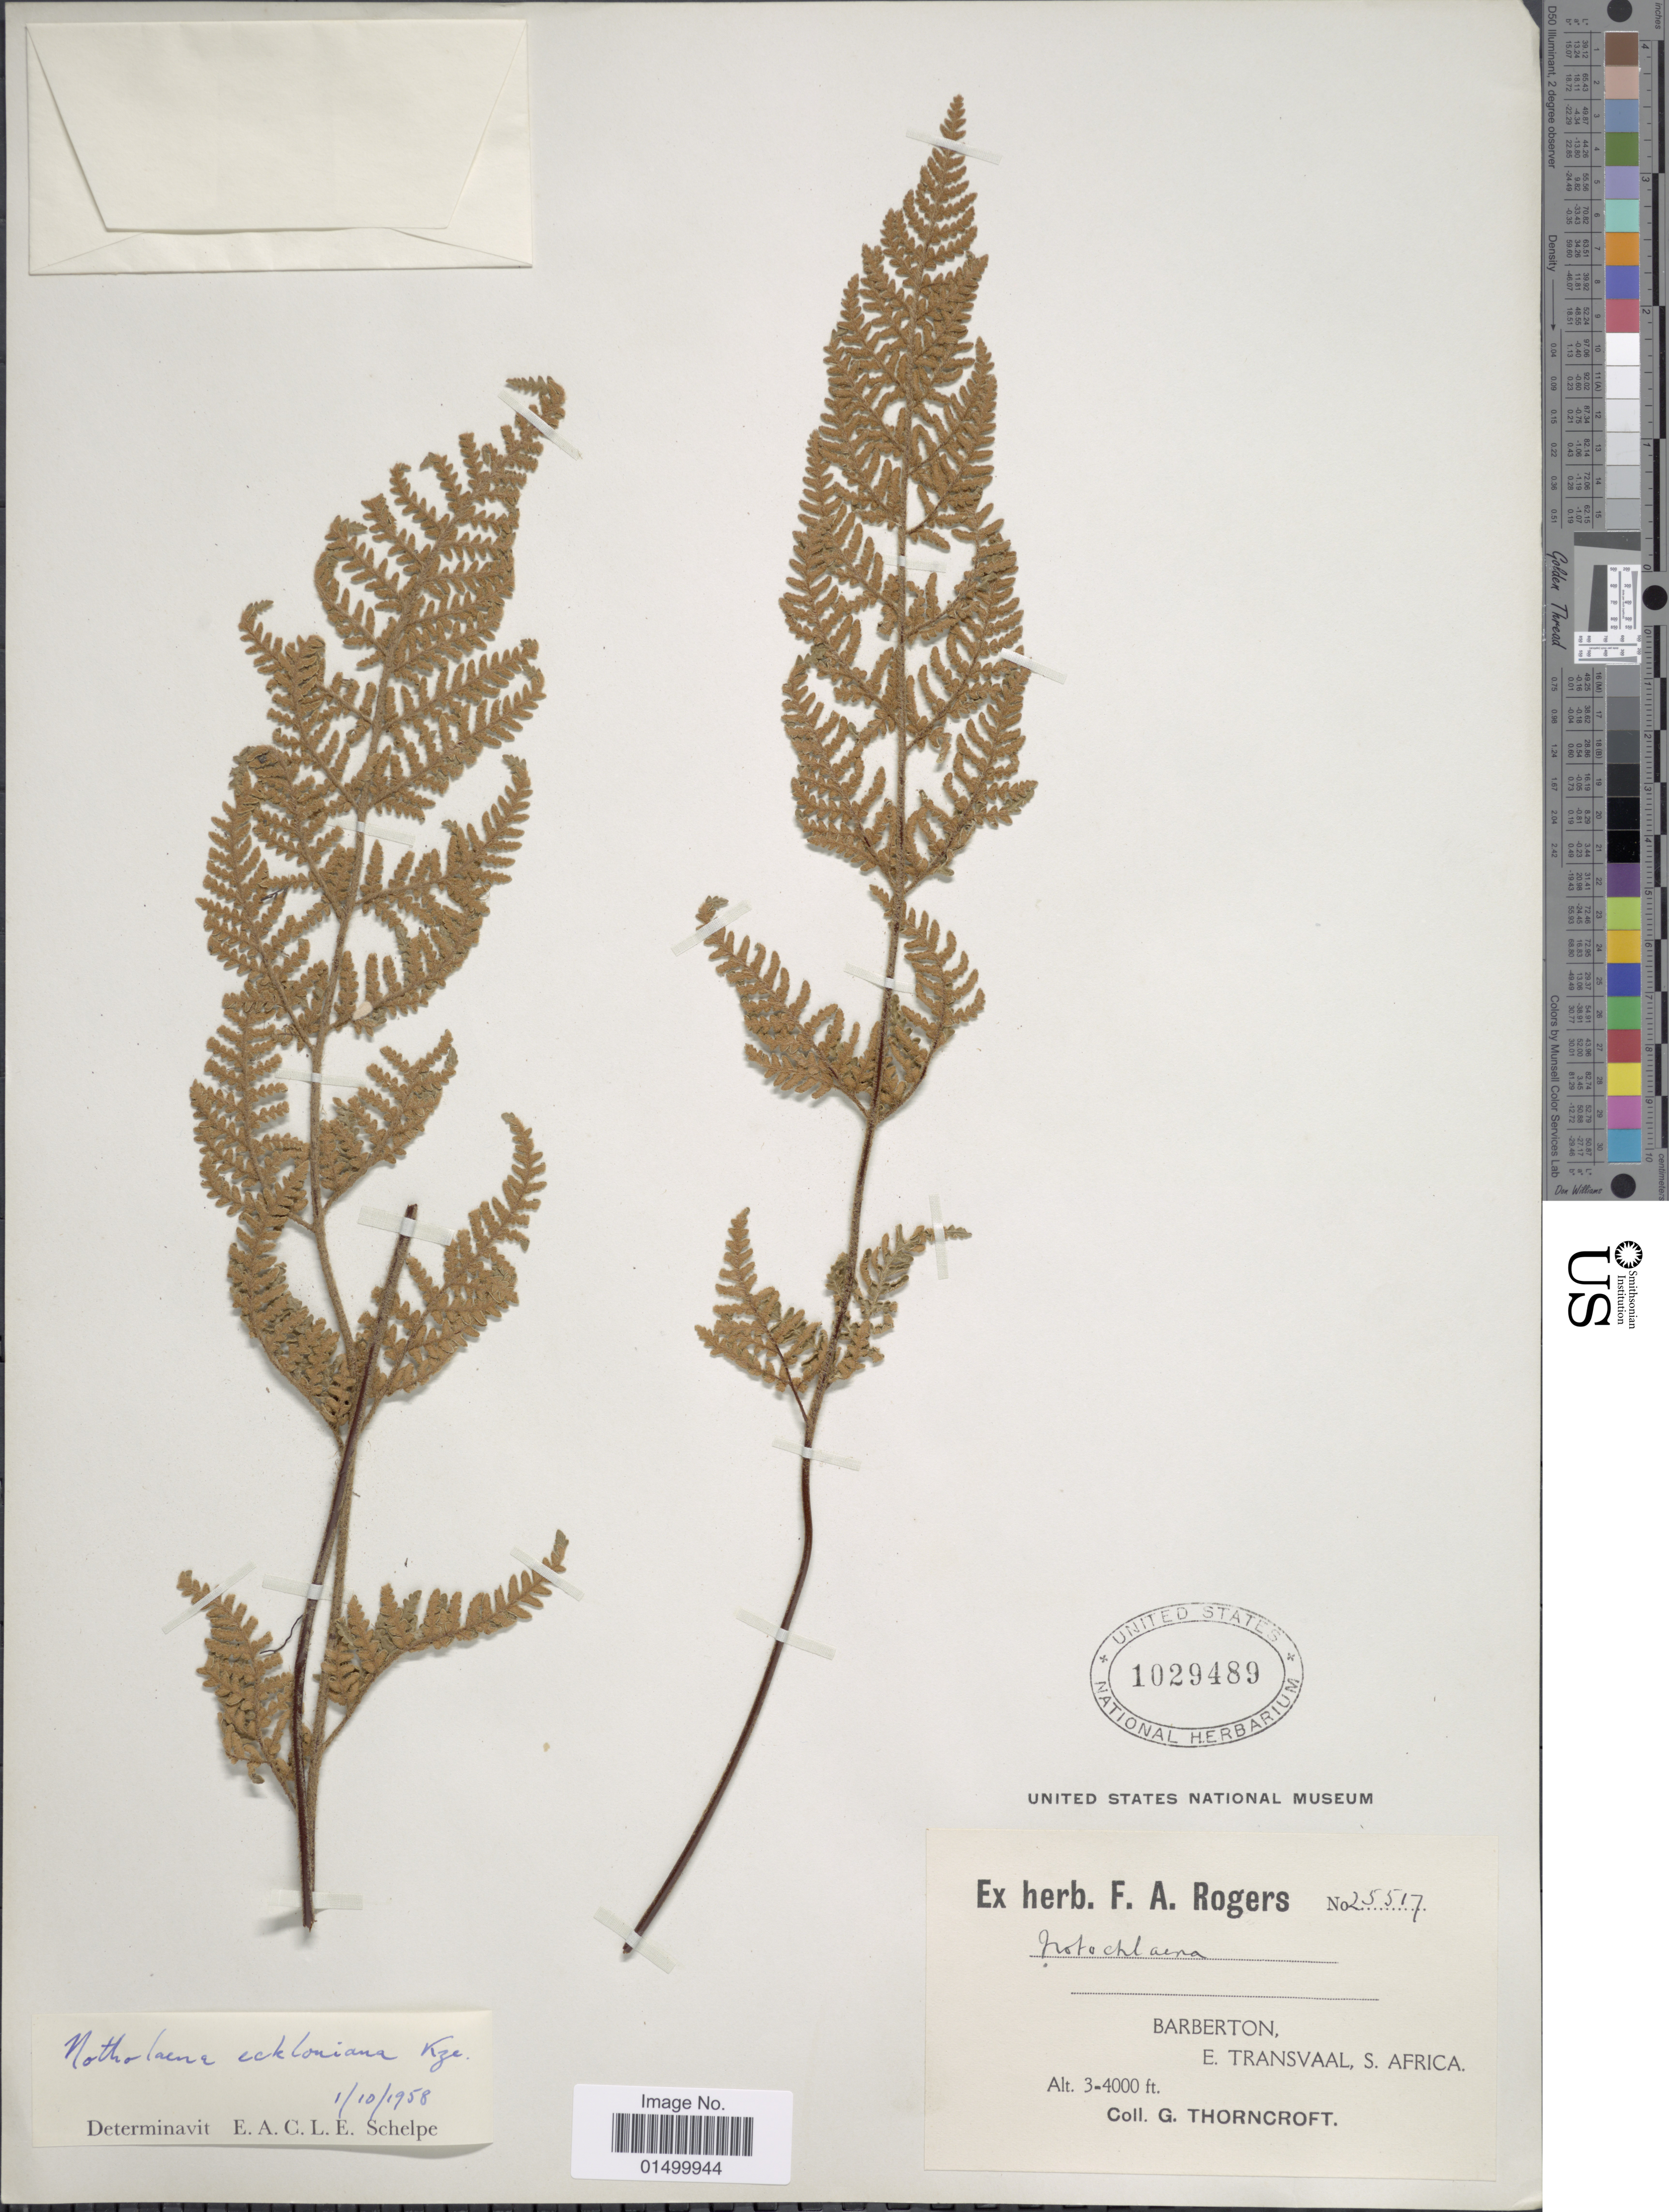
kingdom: Plantae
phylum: Tracheophyta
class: Polypodiopsida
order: Polypodiales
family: Pteridaceae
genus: Cheilanthes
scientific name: Cheilanthes eckloniana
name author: Mett.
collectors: G. Thorncroft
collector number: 25517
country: South Africa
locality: Barberton, E. Transvaal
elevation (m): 914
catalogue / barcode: US 1029489